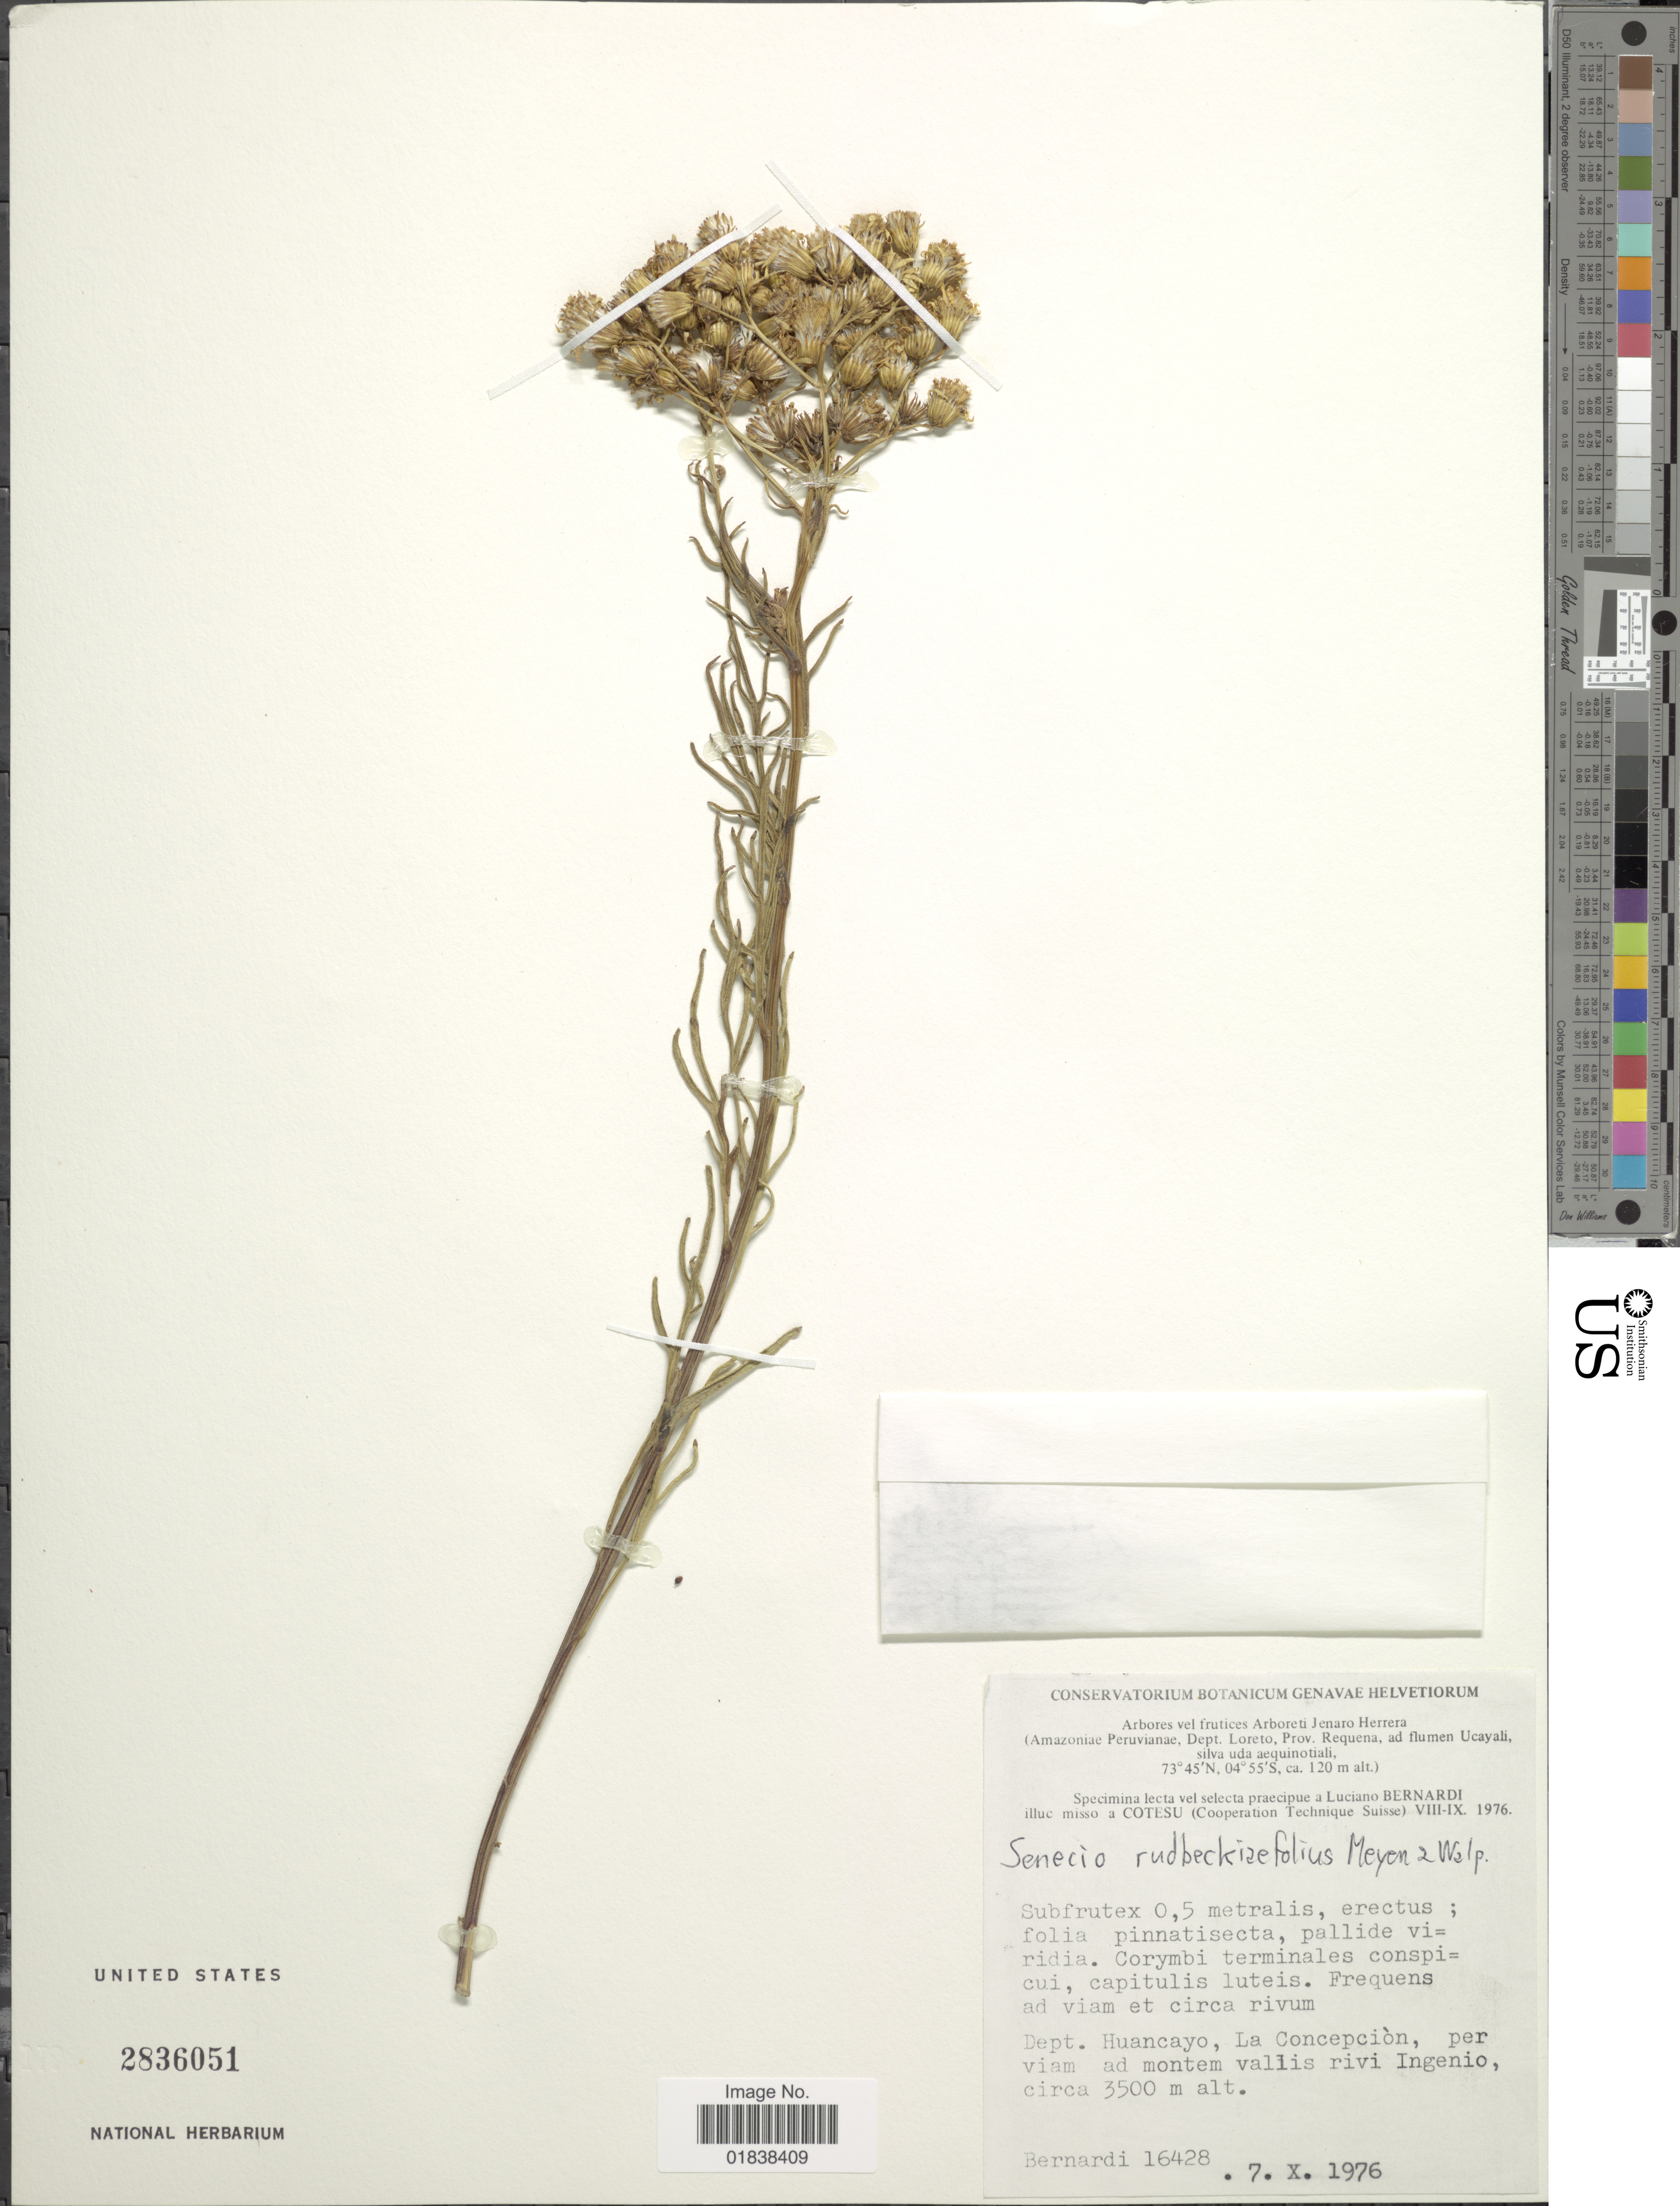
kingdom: Plantae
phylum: Tracheophyta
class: Magnoliopsida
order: Asterales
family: Asteraceae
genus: Senecio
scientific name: Senecio rudbeckiifolius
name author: Meyen & Walp.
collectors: L. Bernardi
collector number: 16428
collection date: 1976-10-07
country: Peru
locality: Dept. Huancayo, La Concepcion, per viam ad montem vallis rivi Ingenio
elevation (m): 3500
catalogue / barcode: US 2836051